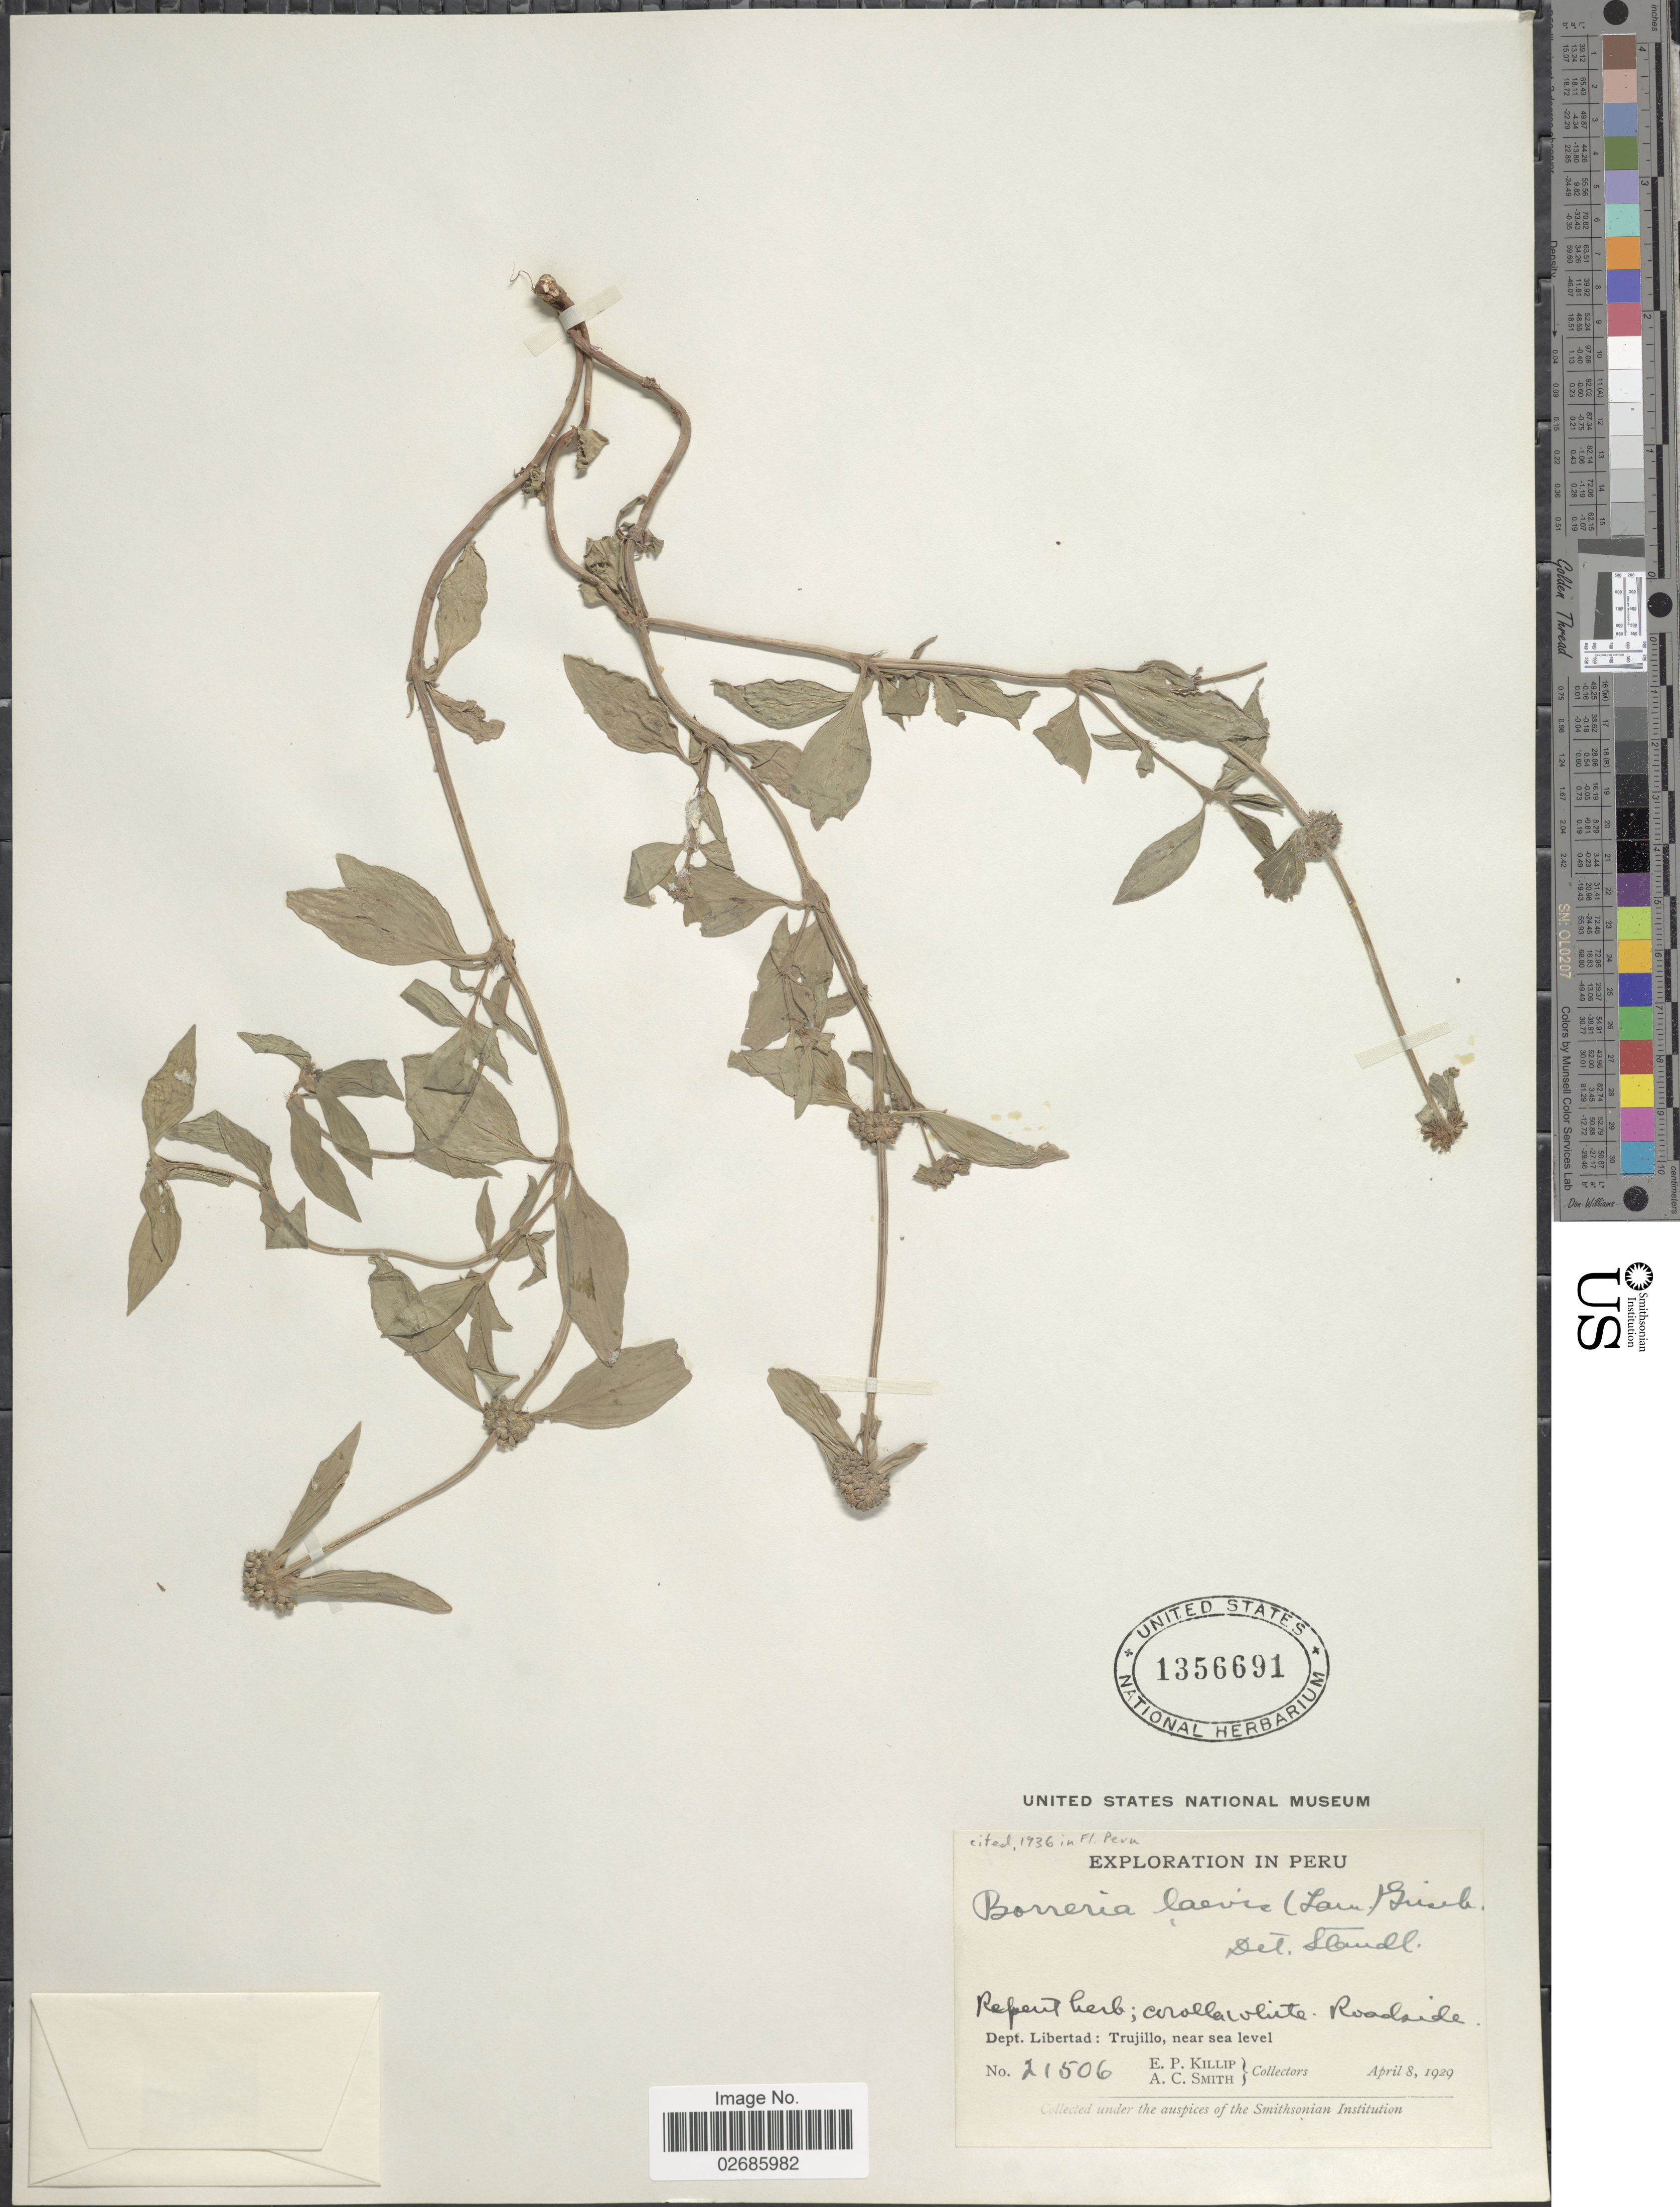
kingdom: Plantae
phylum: Tracheophyta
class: Magnoliopsida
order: Gentianales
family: Rubiaceae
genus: Borreria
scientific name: Borreria assurgens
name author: (Ruiz & Pav.) Griseb.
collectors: E. P. Killip & A. C. Smith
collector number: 21506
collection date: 1929-04-08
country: Peru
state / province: La Libertad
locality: Roadside, Dept. Libertad: Trujillo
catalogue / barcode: US 1356691